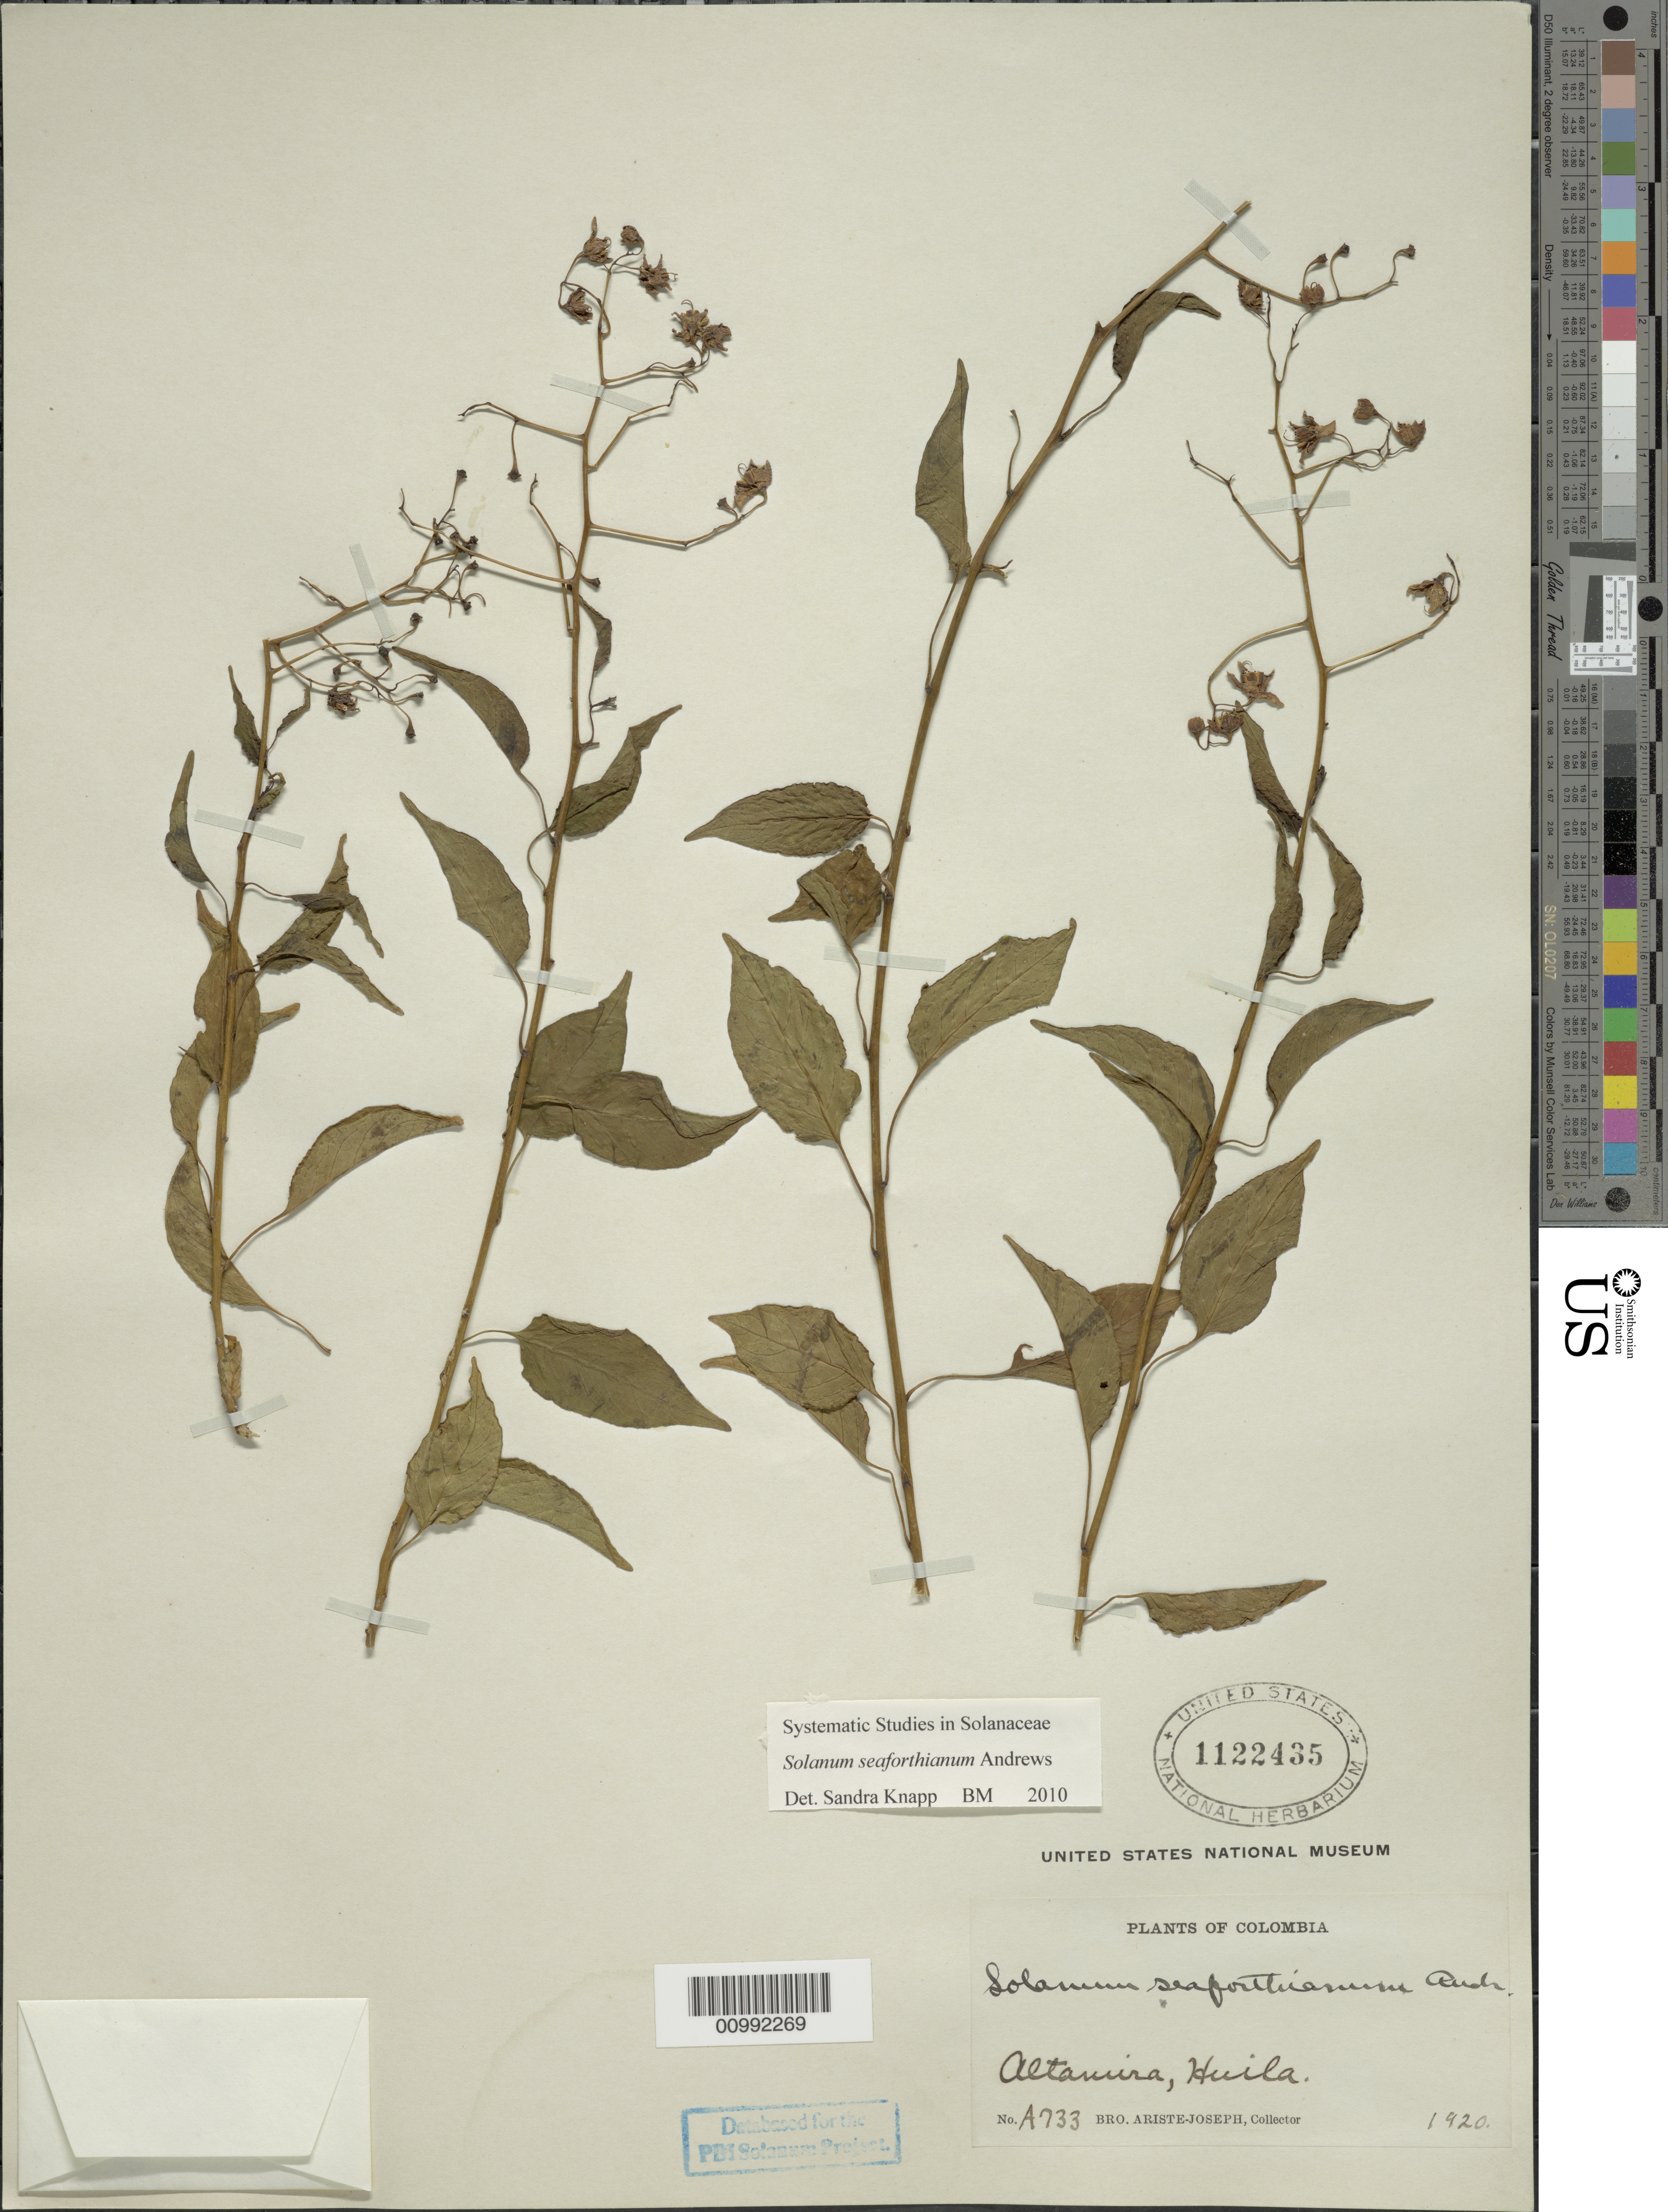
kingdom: Plantae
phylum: Tracheophyta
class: Magnoliopsida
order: Solanales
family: Solanaceae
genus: Solanum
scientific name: Solanum seaforthianum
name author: Andrews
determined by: Knapp, S. D.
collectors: Bro. Ariste-Joseph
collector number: A 733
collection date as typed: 1920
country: Colombia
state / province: Huila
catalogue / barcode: US 1122435